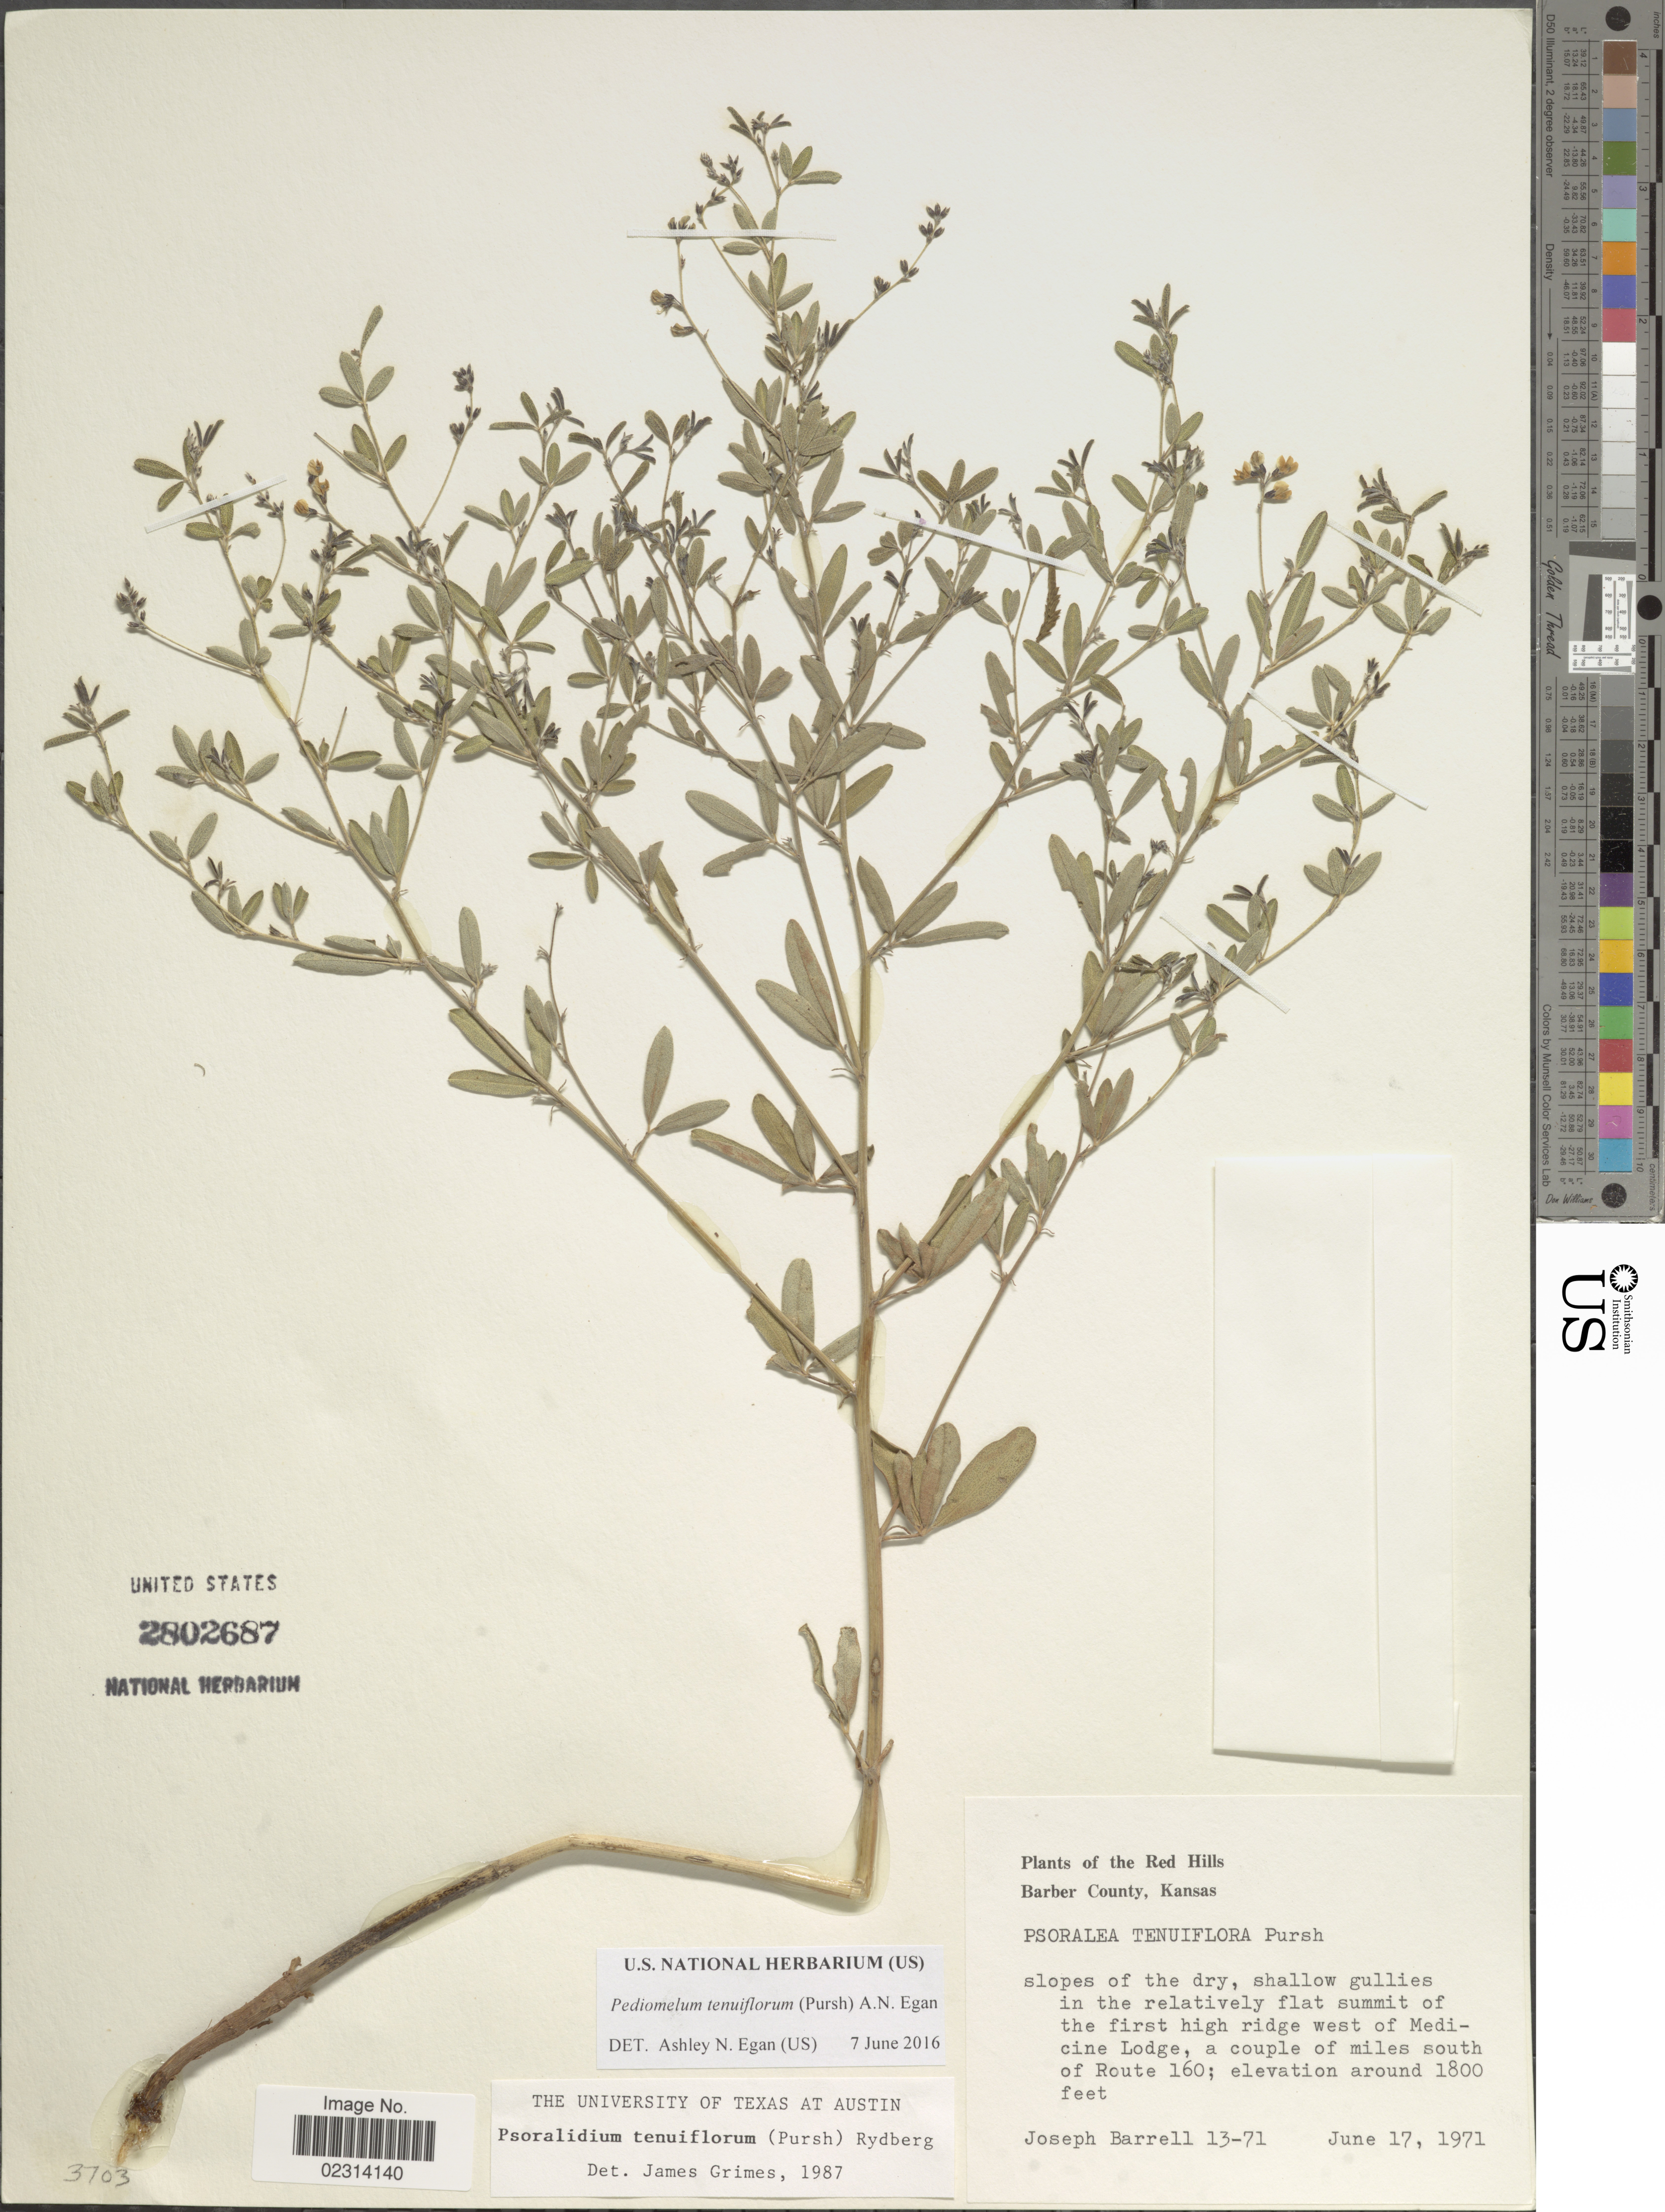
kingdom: Plantae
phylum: Tracheophyta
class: Magnoliopsida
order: Fabales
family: Fabaceae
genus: Psoralidium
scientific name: Psoralidium tenuiflorum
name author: (Pursh) Rydb.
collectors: J. Barrell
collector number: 13-71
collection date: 1971-06-17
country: United States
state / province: Kansas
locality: Red Hills, Barber County. summit of the first high west ridge west of Medicine Lodge, a couple of miles south of Route 160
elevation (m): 549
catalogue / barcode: US 2802687